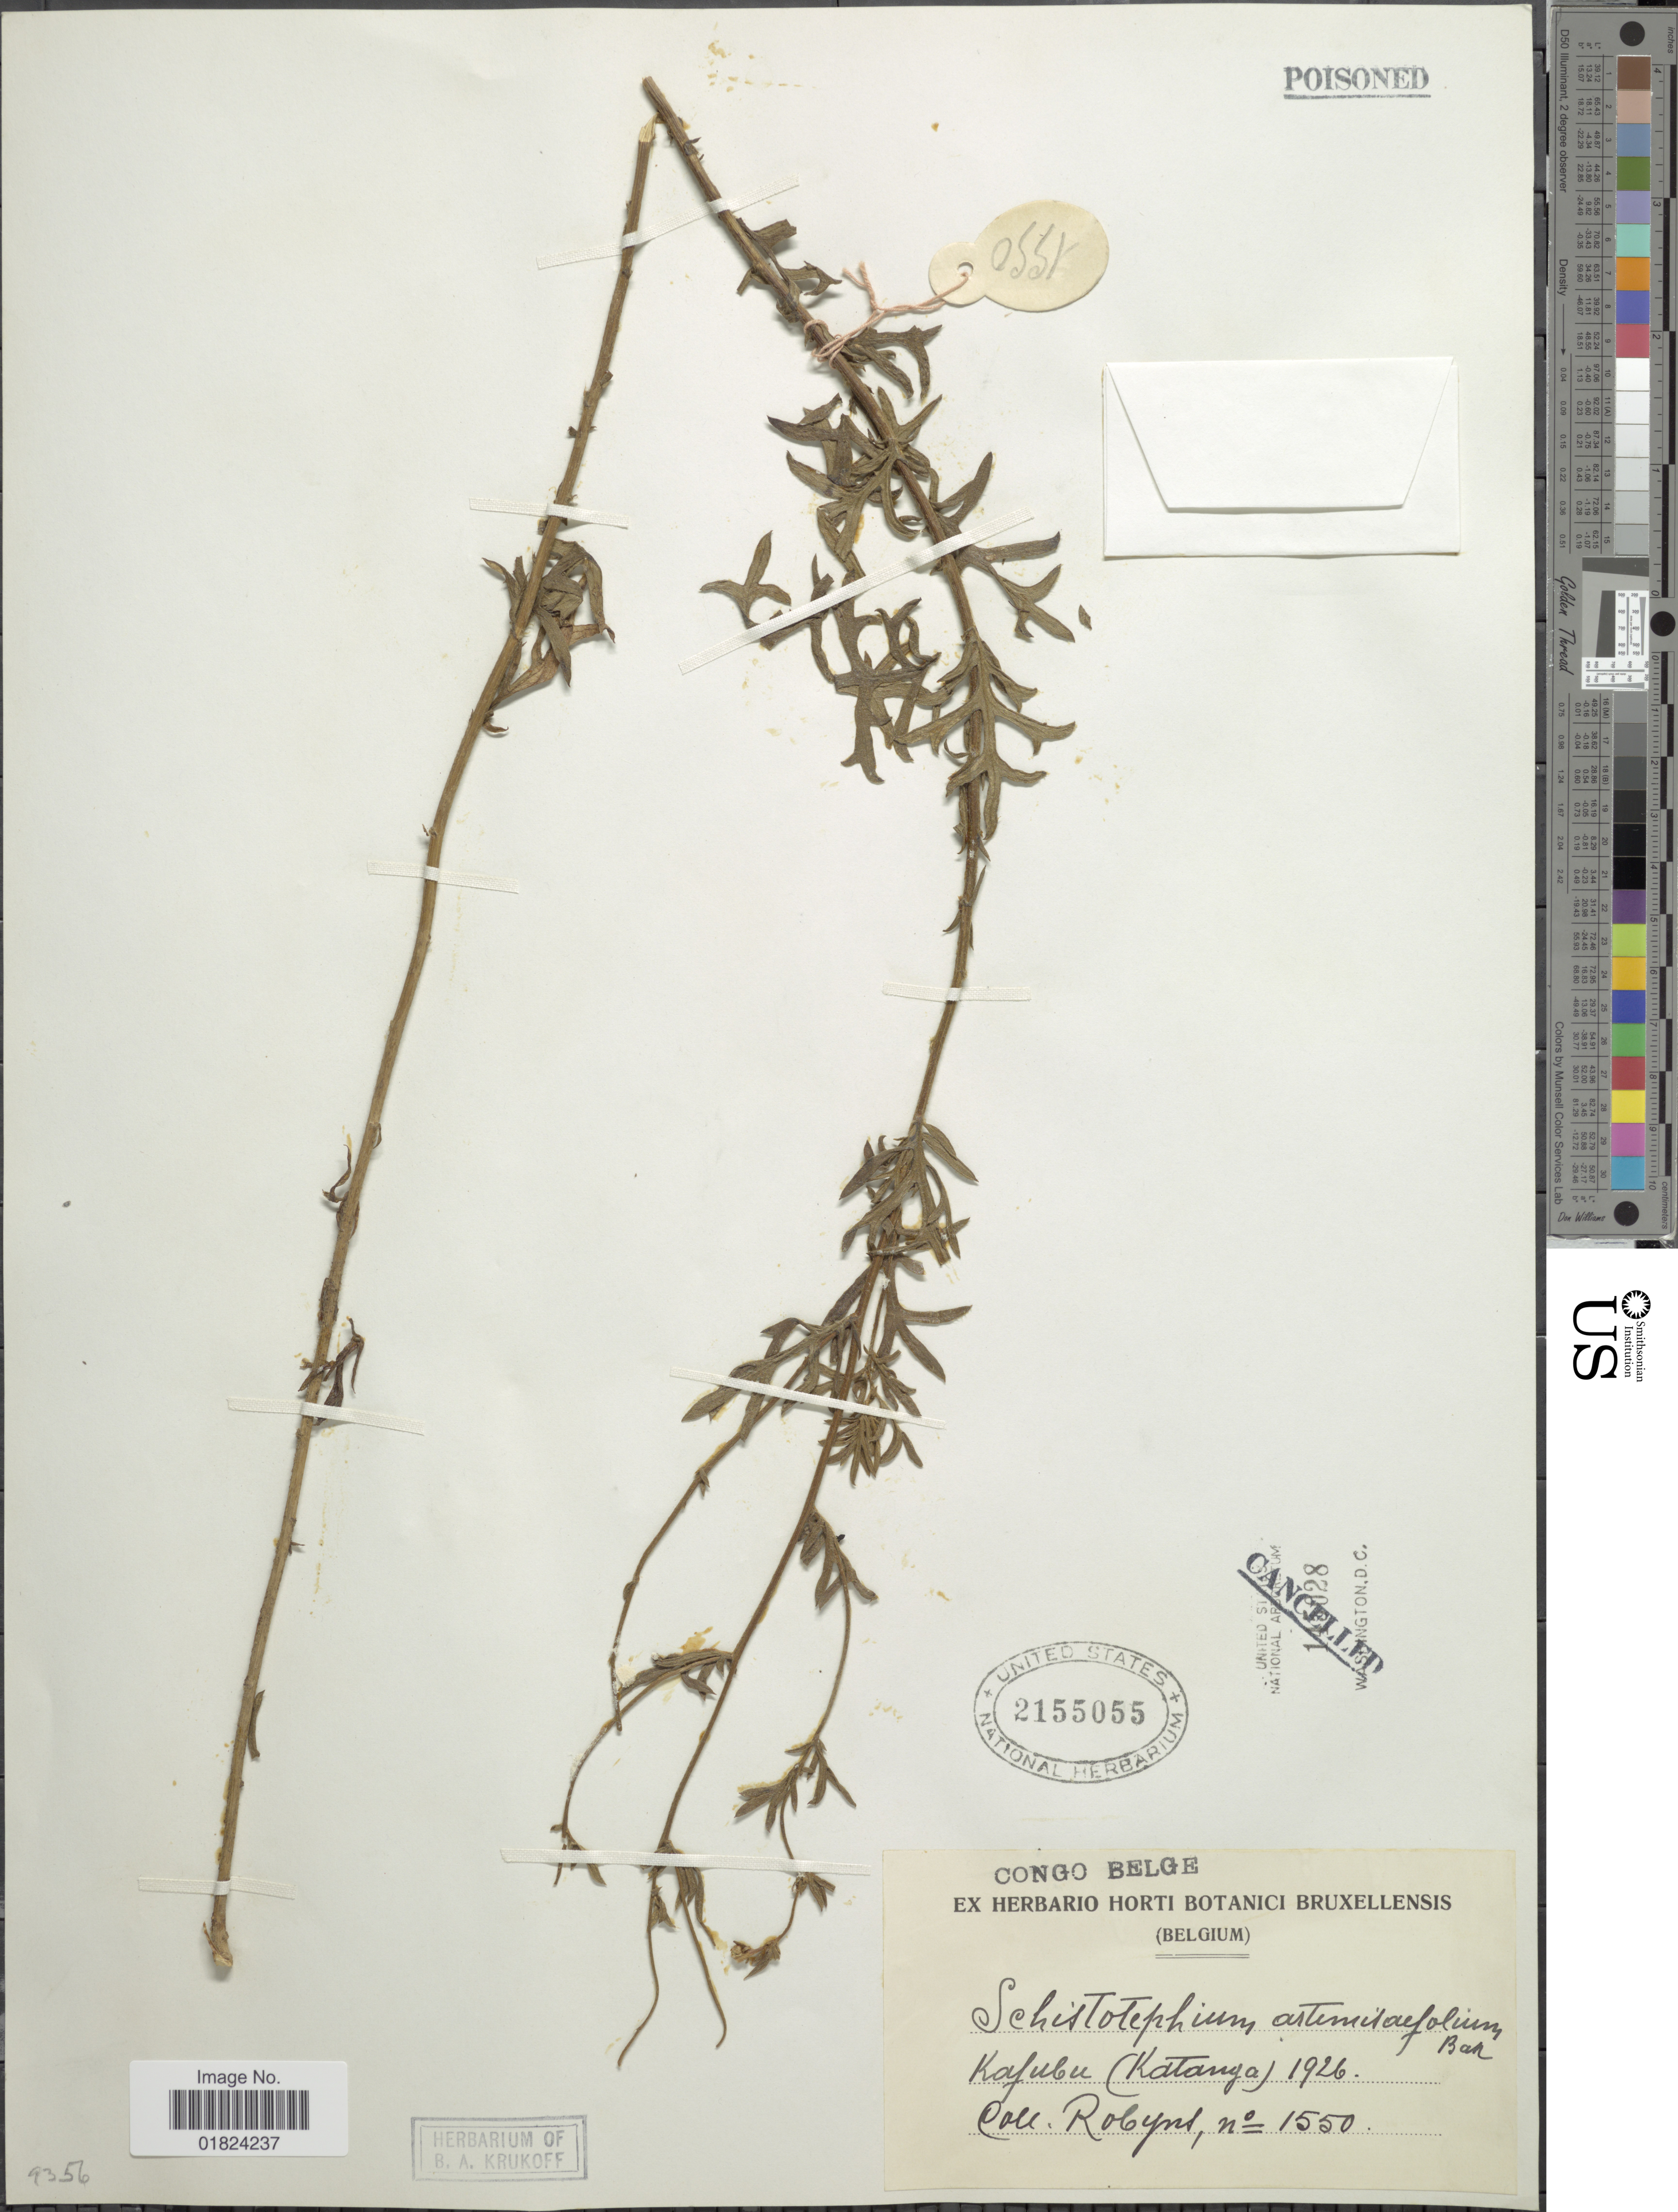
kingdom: Plantae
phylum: Tracheophyta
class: Magnoliopsida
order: Asterales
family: Asteraceae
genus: Schistostephium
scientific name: Schistostephium artemisiifolium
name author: Baker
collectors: -. Robyns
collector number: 1550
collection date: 1926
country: Congo, Democratic Republic of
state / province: Haut-Katanga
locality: Congo Belge, Kafubu.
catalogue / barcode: US 2155055